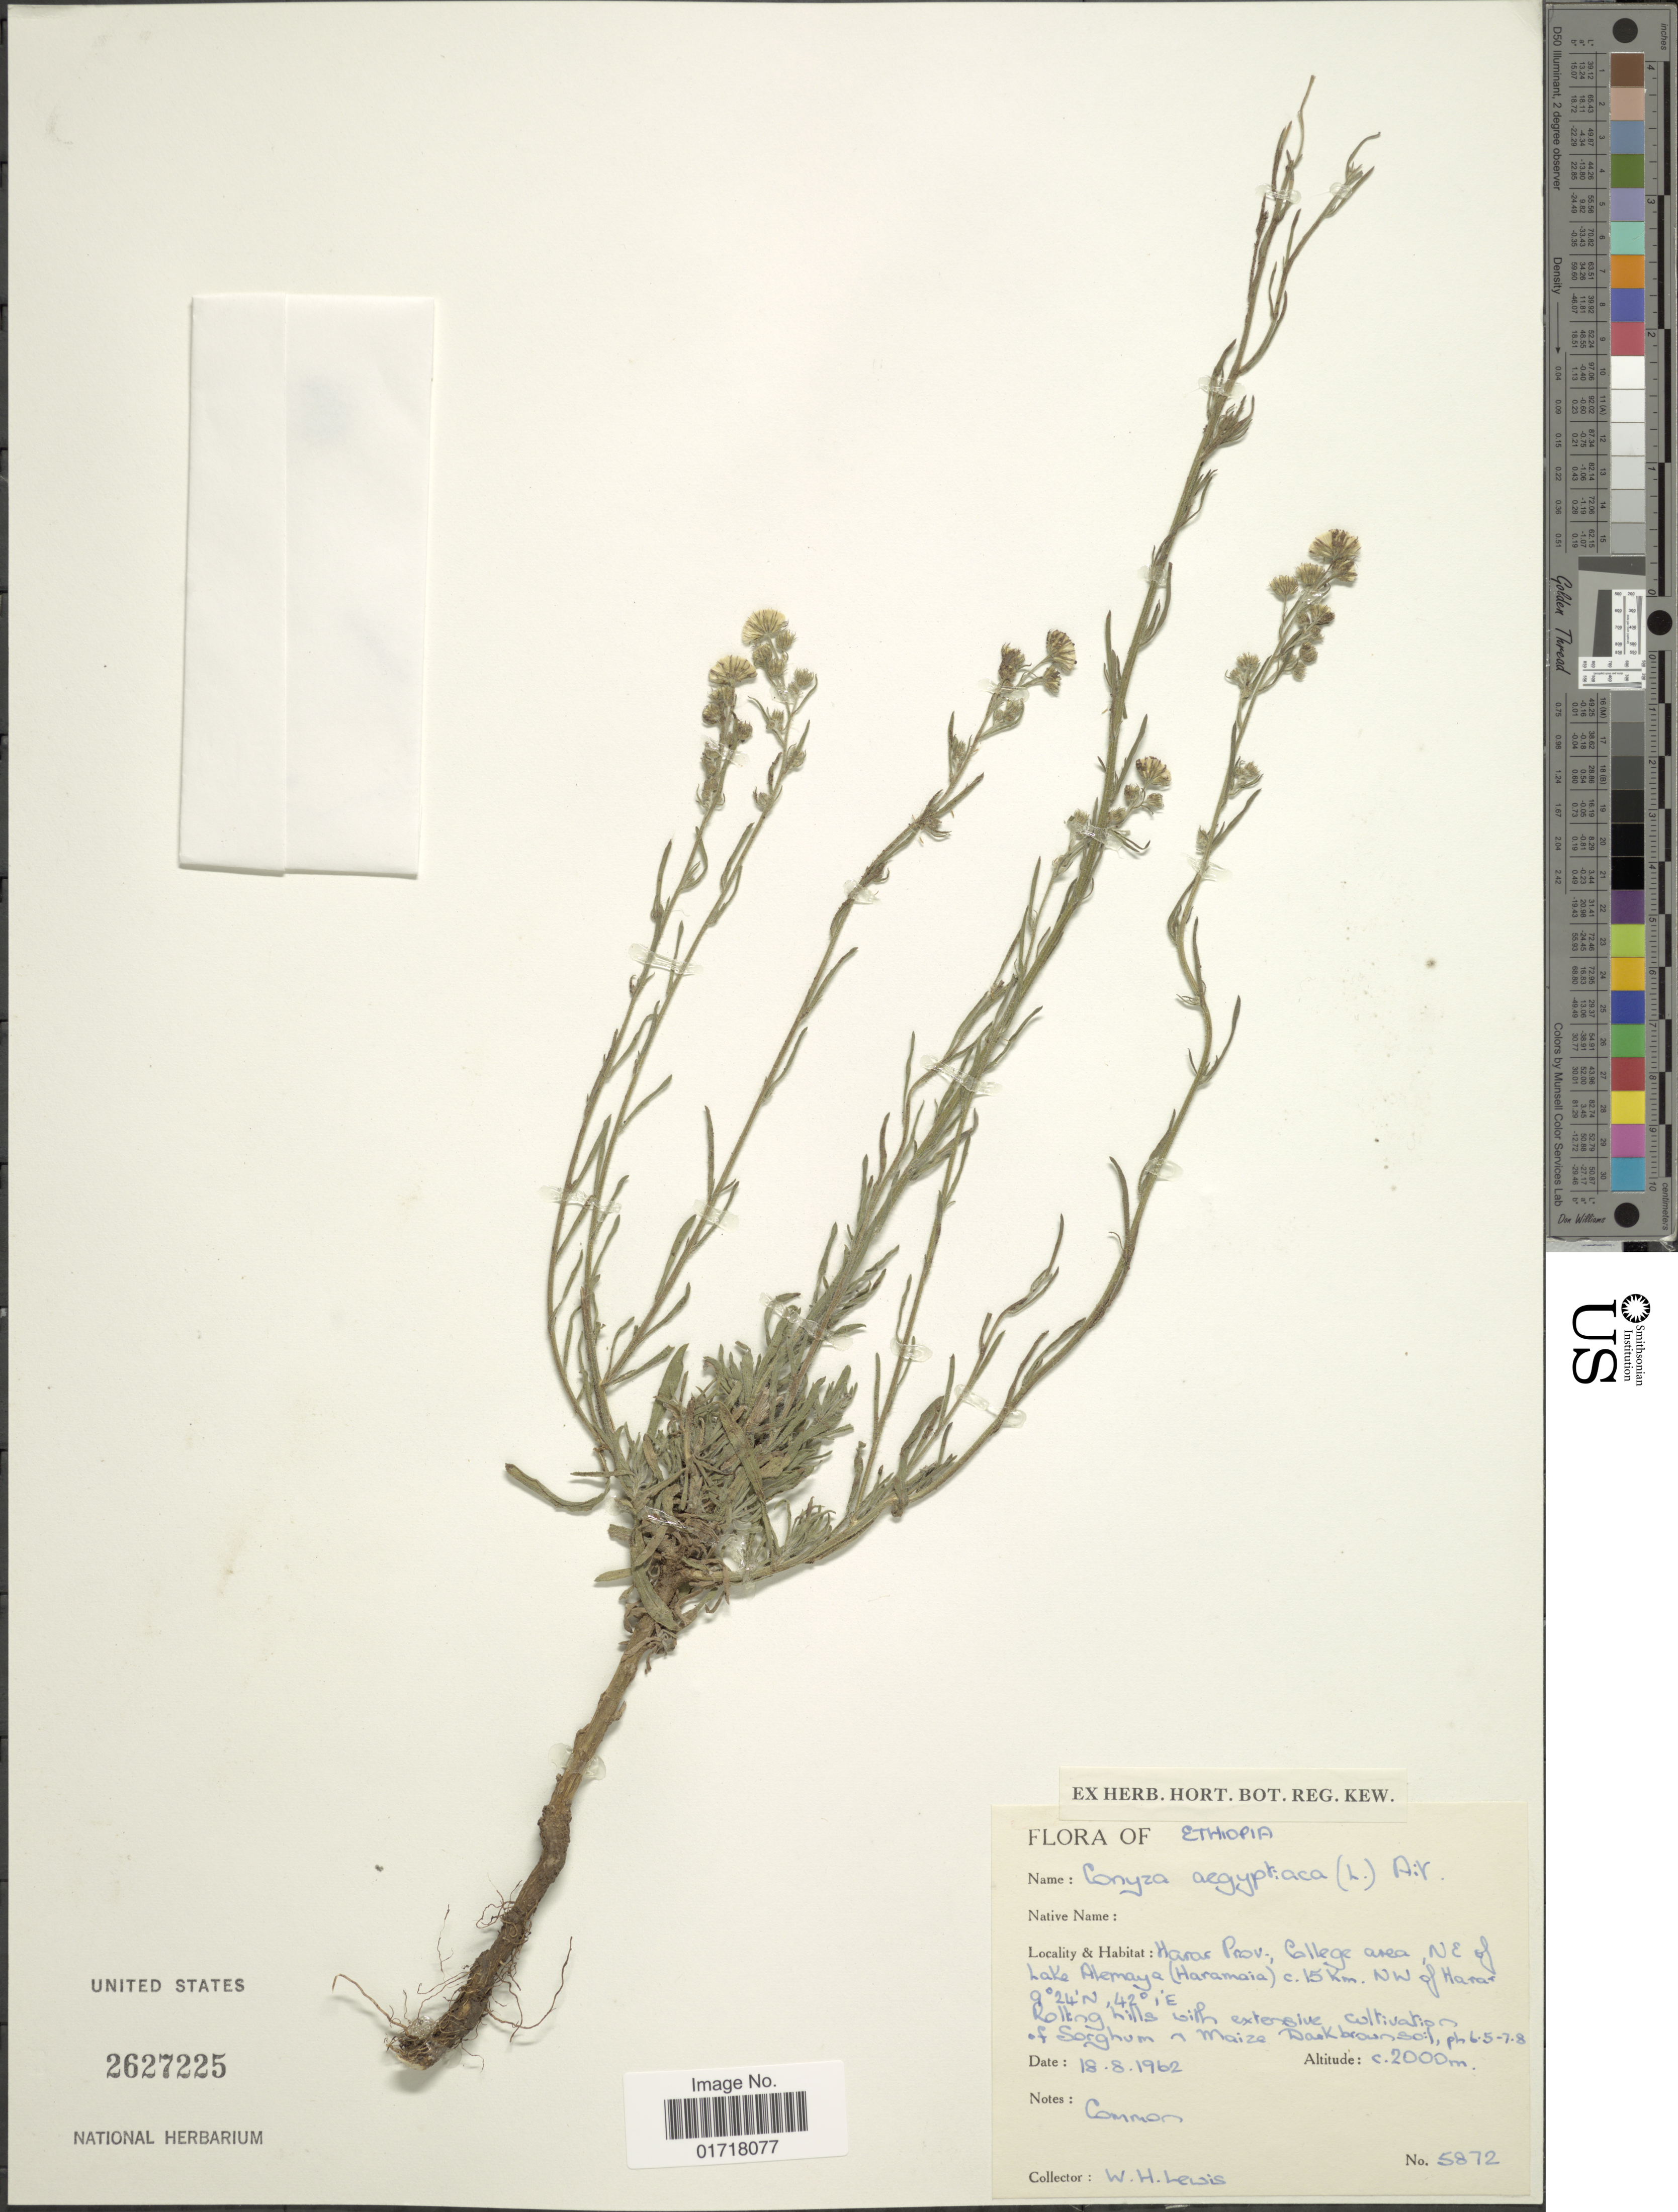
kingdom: Plantae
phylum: Tracheophyta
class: Magnoliopsida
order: Asterales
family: Asteraceae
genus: Conyza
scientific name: Conyza aegyptiaca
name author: (L.) Aiton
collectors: W. H. Lewis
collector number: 5872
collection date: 1962-08-18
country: Ethiopia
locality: Harar Prov., College area NE of Lake Alemaya (Haramaia), 15 Km. NW of Harar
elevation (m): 2000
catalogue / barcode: US 2627225